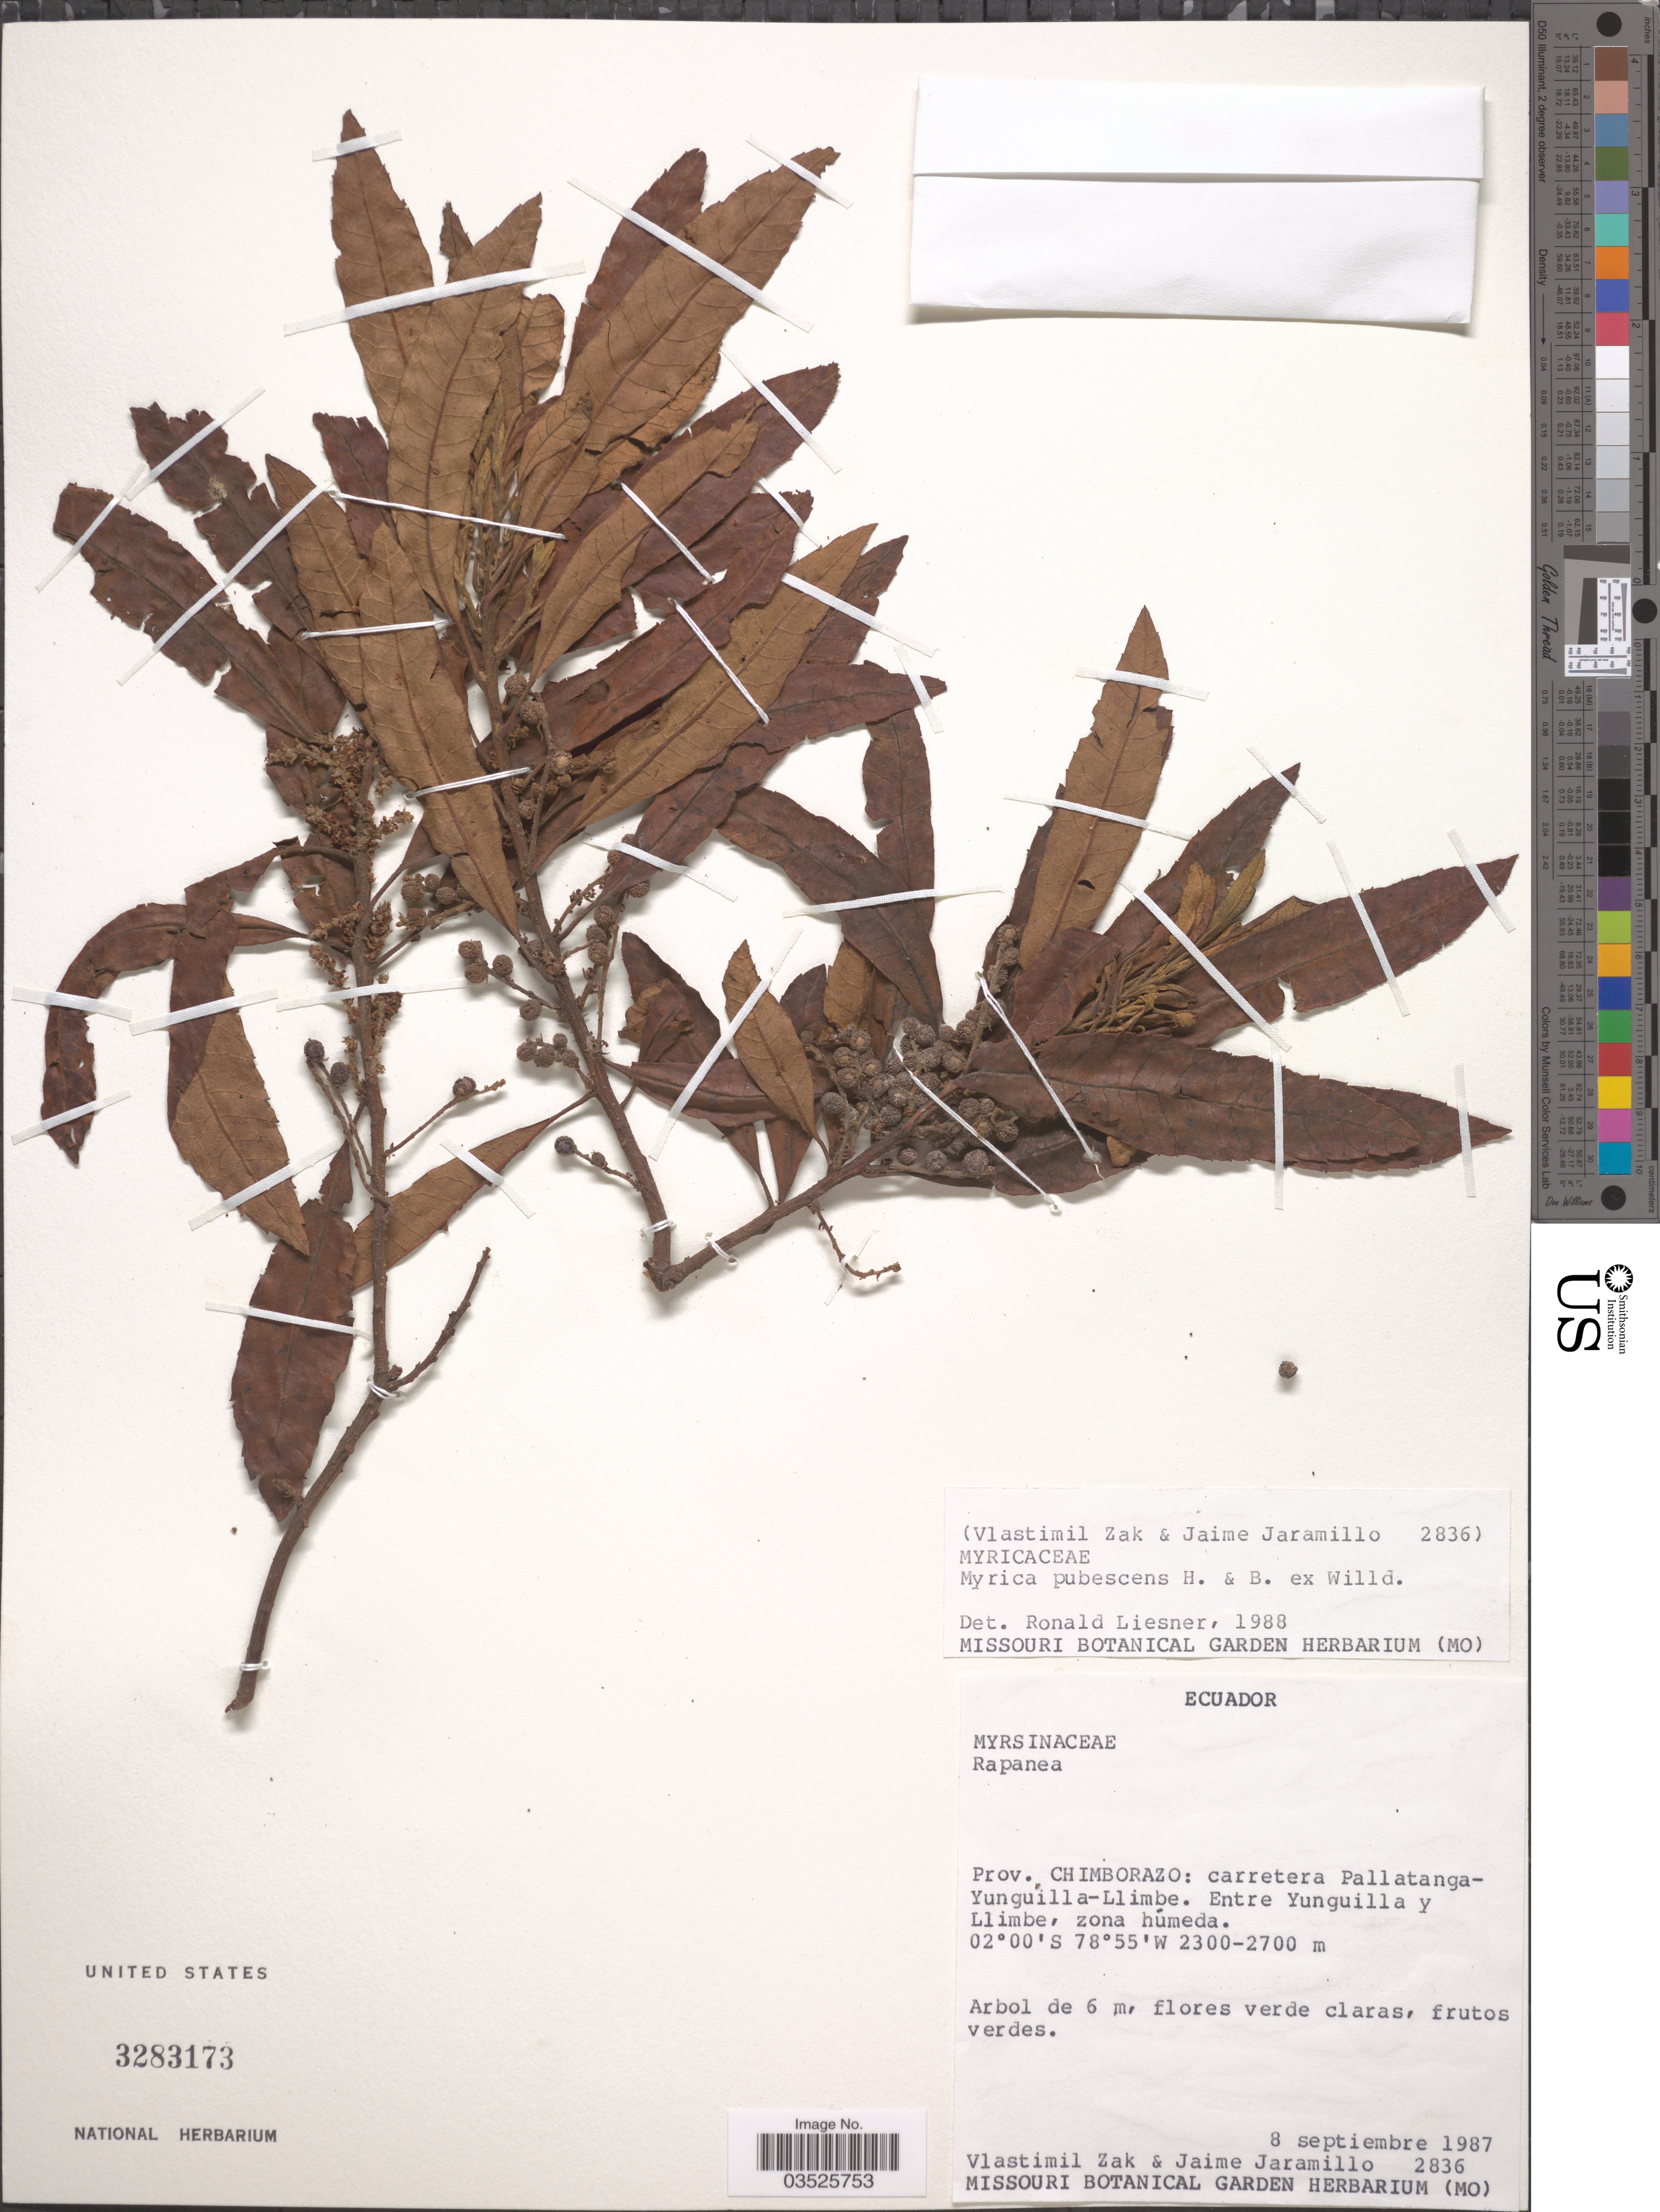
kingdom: Plantae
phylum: Tracheophyta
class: Magnoliopsida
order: Fagales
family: Myricaceae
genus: Morella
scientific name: Morella pubescens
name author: (Humb. & Bonpl. ex Willd.) Wilbur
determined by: Strong, M. T., (US), Smithsonian Institution - National Museum of Natural History (UNITED STATES)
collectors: V. Zak & J. Jaramillo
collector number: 2836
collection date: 1987-09-08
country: Ecuador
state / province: Chimborazo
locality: Carretera Pallatanga-Yunguilla-Llimbe. Entre Yunguilla y Llimbe, zona húmeda.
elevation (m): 2300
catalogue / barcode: US 3283173